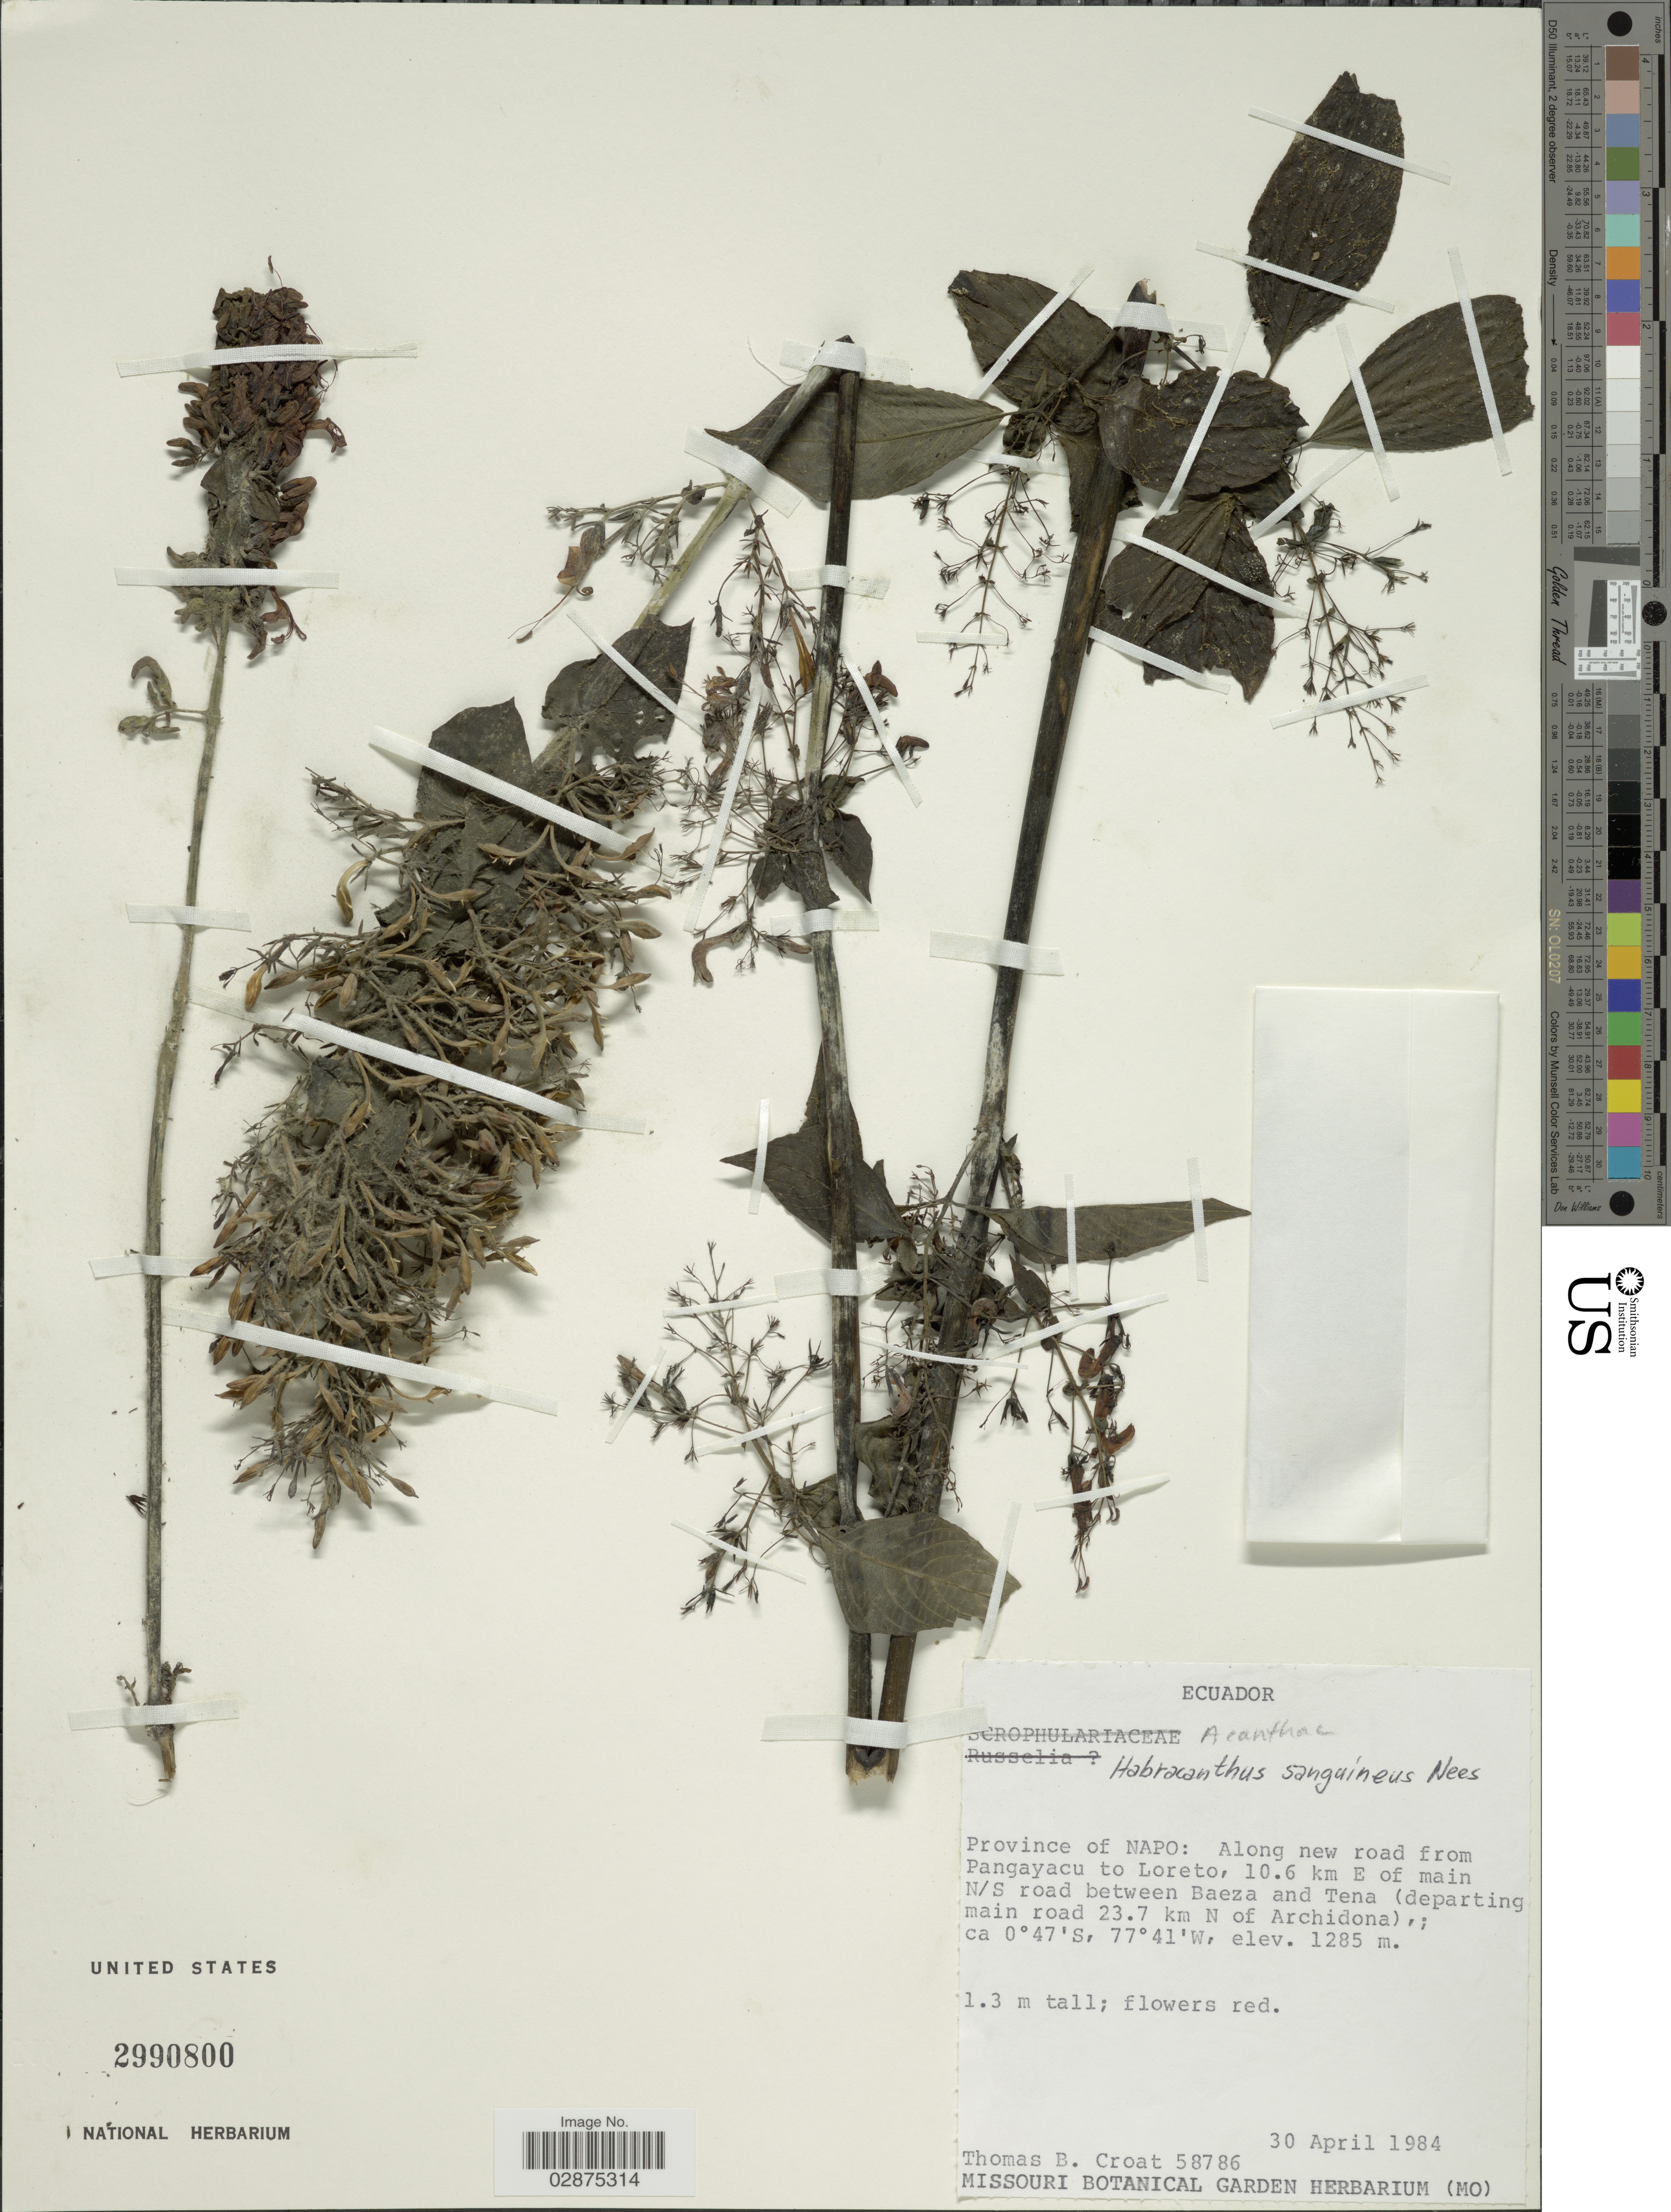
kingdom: Plantae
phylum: Tracheophyta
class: Magnoliopsida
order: Lamiales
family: Acanthaceae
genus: Stenostephanus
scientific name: Stenostephanus sp.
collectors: T. B. Croat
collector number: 58786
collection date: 1984-04-30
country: Ecuador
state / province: Napo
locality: Along new road from Panganyacu to Loreto, 10.6 km E of main N/S road between Baeza and Tena (departing main road 23.7 km N of Archidona).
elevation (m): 1285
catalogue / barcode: US 2990800